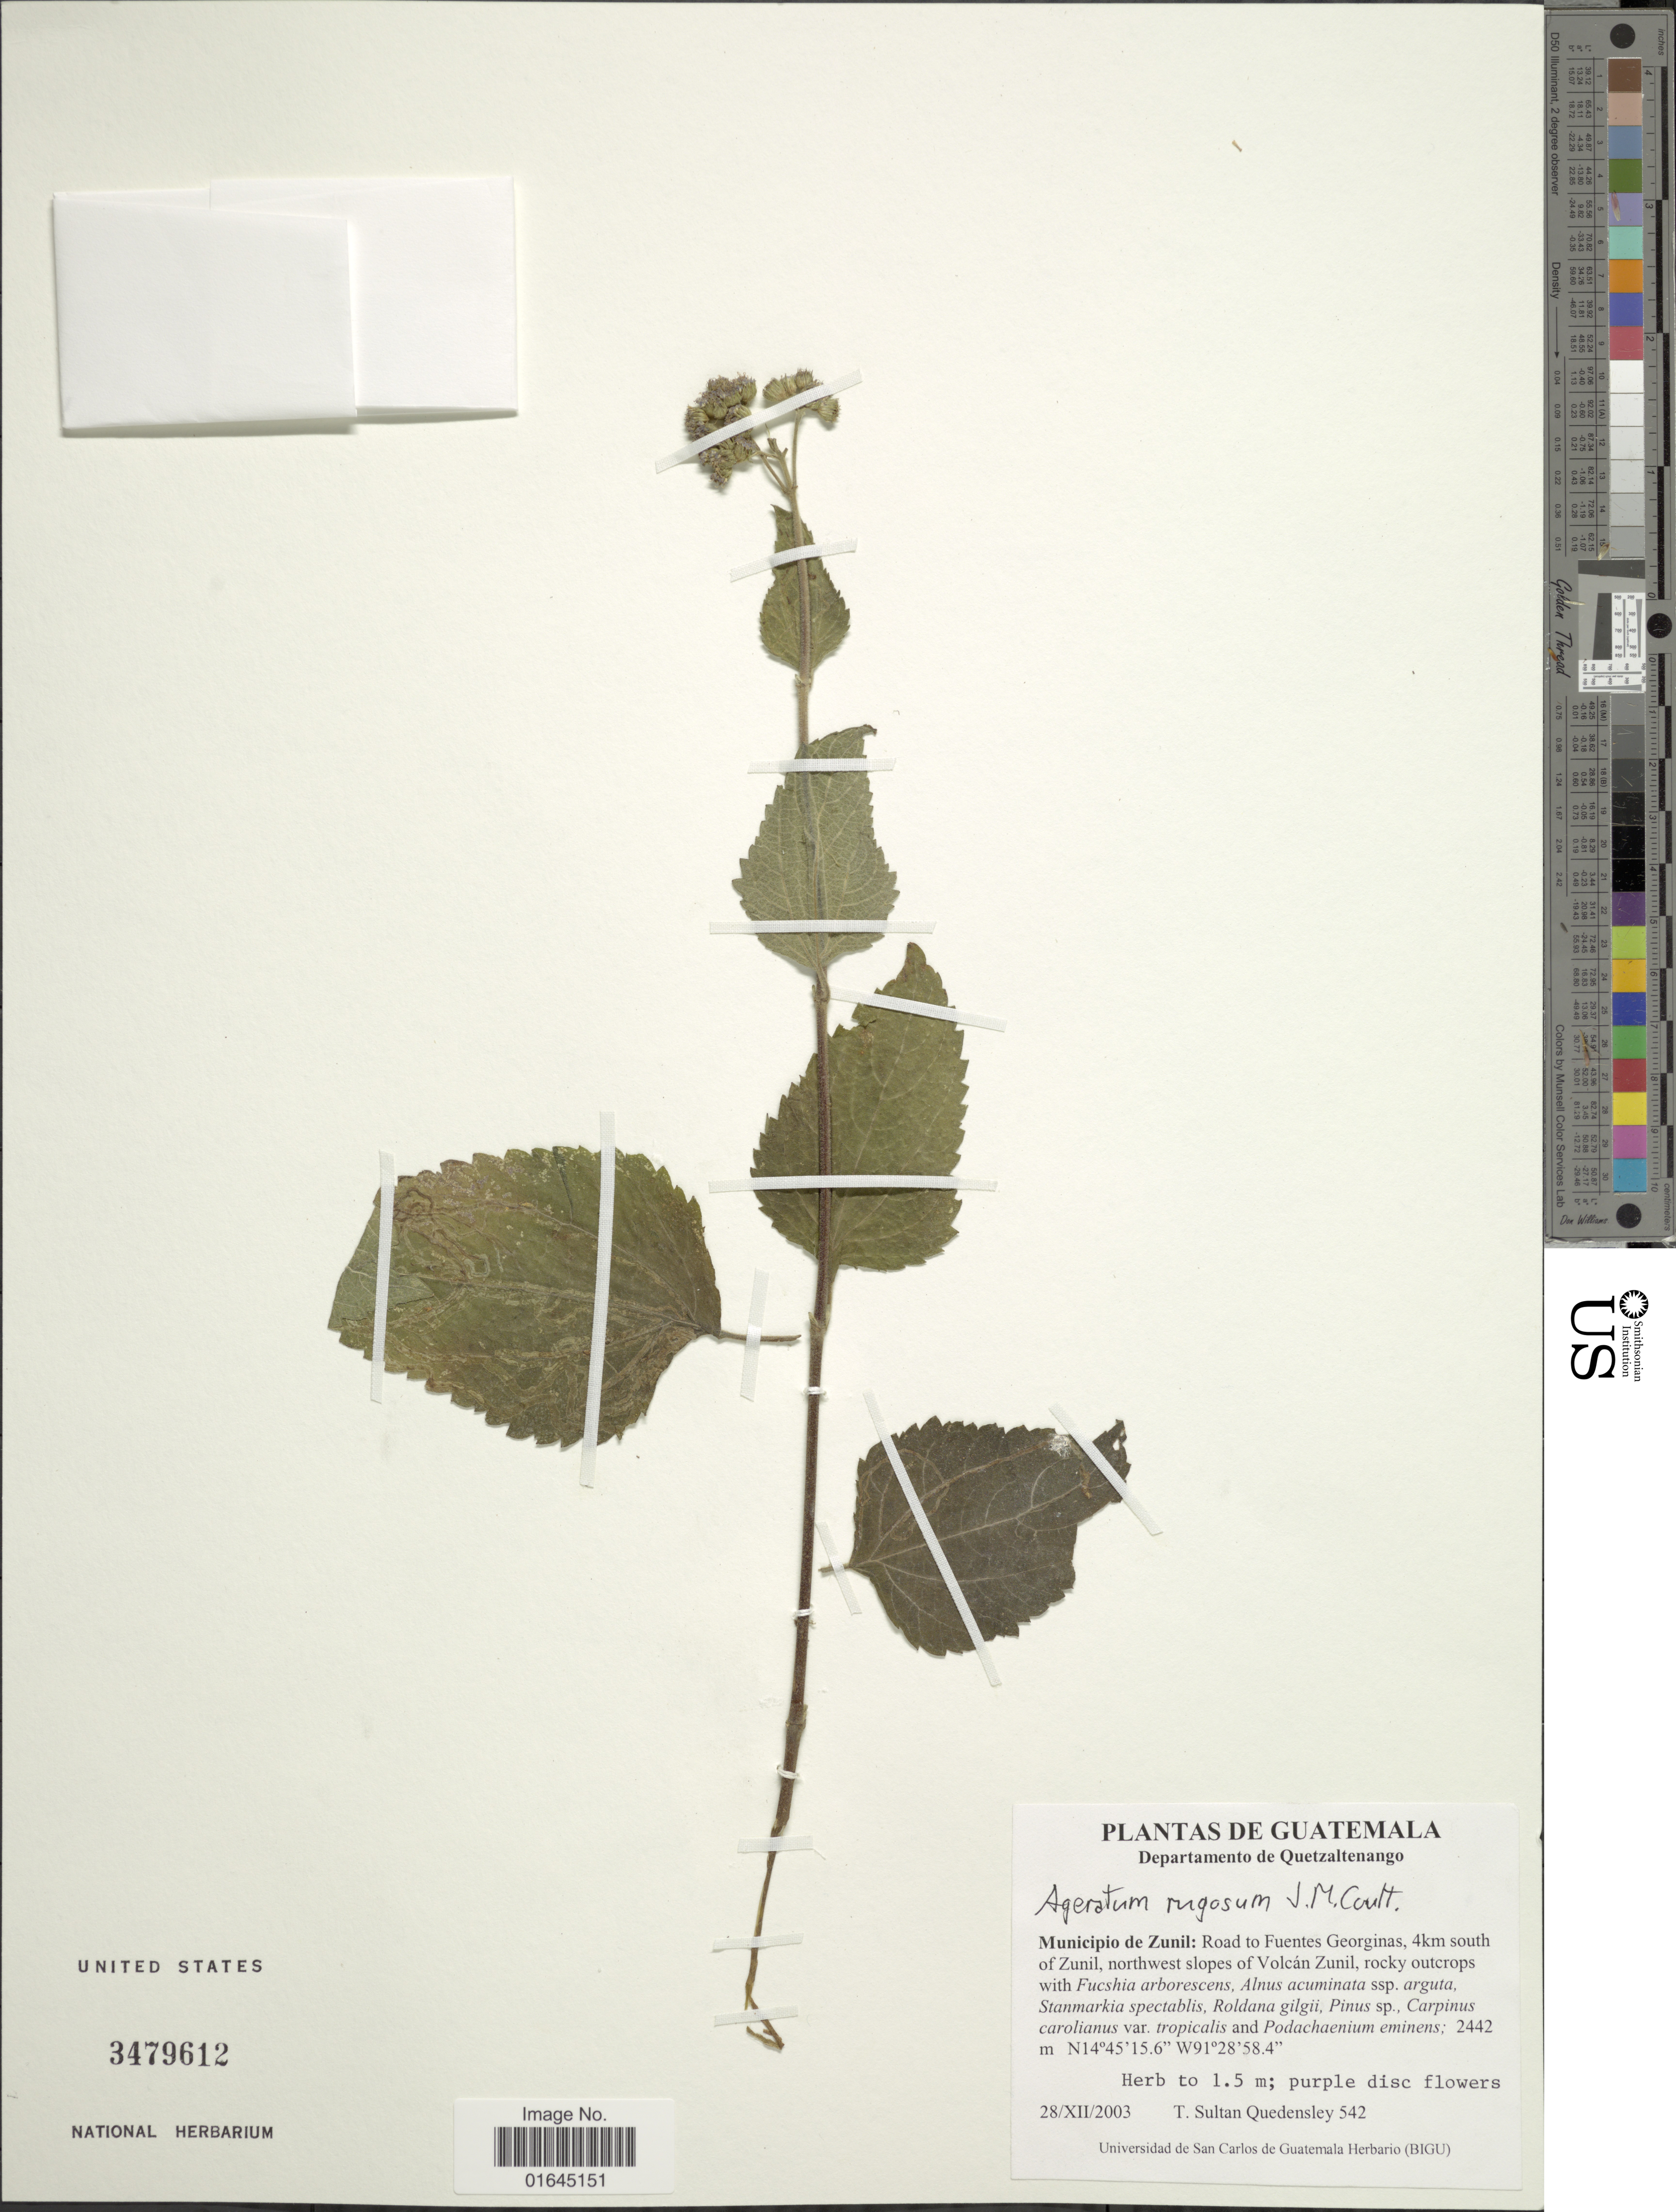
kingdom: Plantae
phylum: Tracheophyta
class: Magnoliopsida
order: Asterales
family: Asteraceae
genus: Ageratum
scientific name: Ageratum rugosum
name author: J.M. Coult.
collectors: T. S. Quedensley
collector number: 542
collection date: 2003-07-28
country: Guatemala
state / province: Quetzaltenango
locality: Departamento de Quezaltenango, Municipio de Zunil: Road to Fuentes Georginas, 4 km south of Zunil, northwest slopes of Volcán Zunil.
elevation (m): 2442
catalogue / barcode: US 3479612